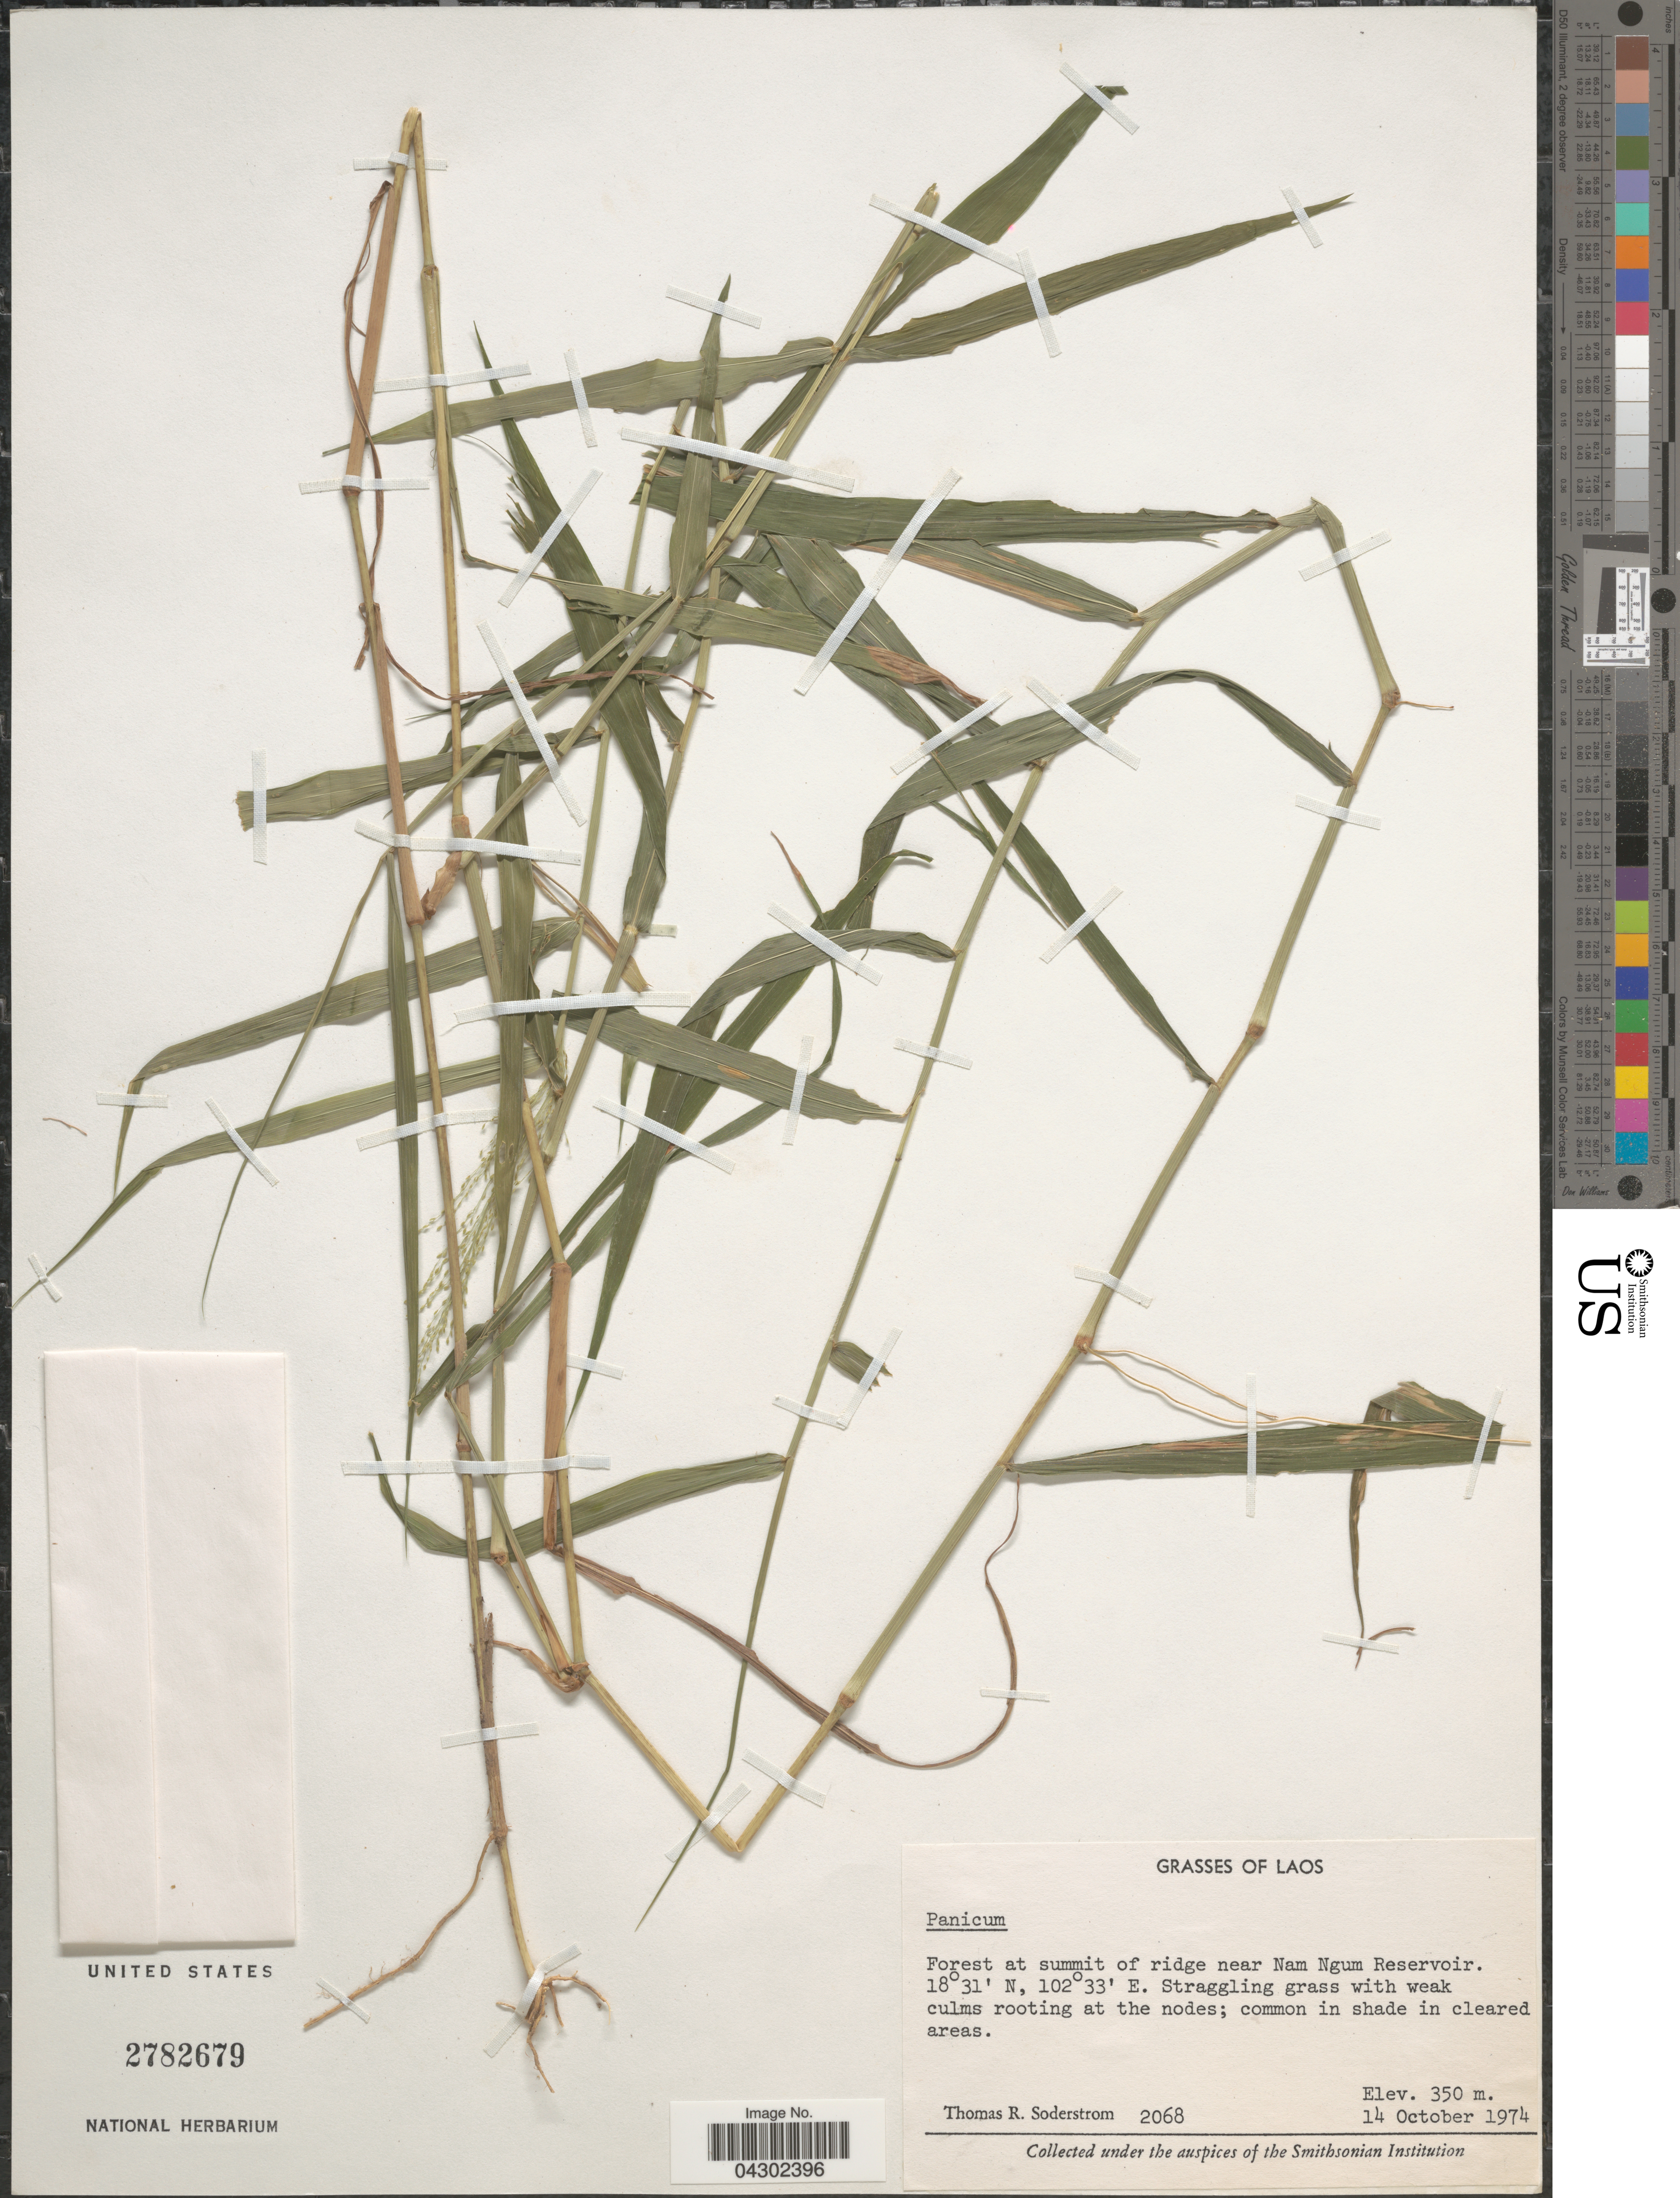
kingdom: Plantae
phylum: Tracheophyta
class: Liliopsida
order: Poales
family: Poaceae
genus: Panicum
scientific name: Panicum sp.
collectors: T. R. Soderstrom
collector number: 2068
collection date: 1974-10-14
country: Laos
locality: Forest at summit of ridge near Nam Ngum Reservoir. Common in shade in cleared areas.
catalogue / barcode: US 2782679